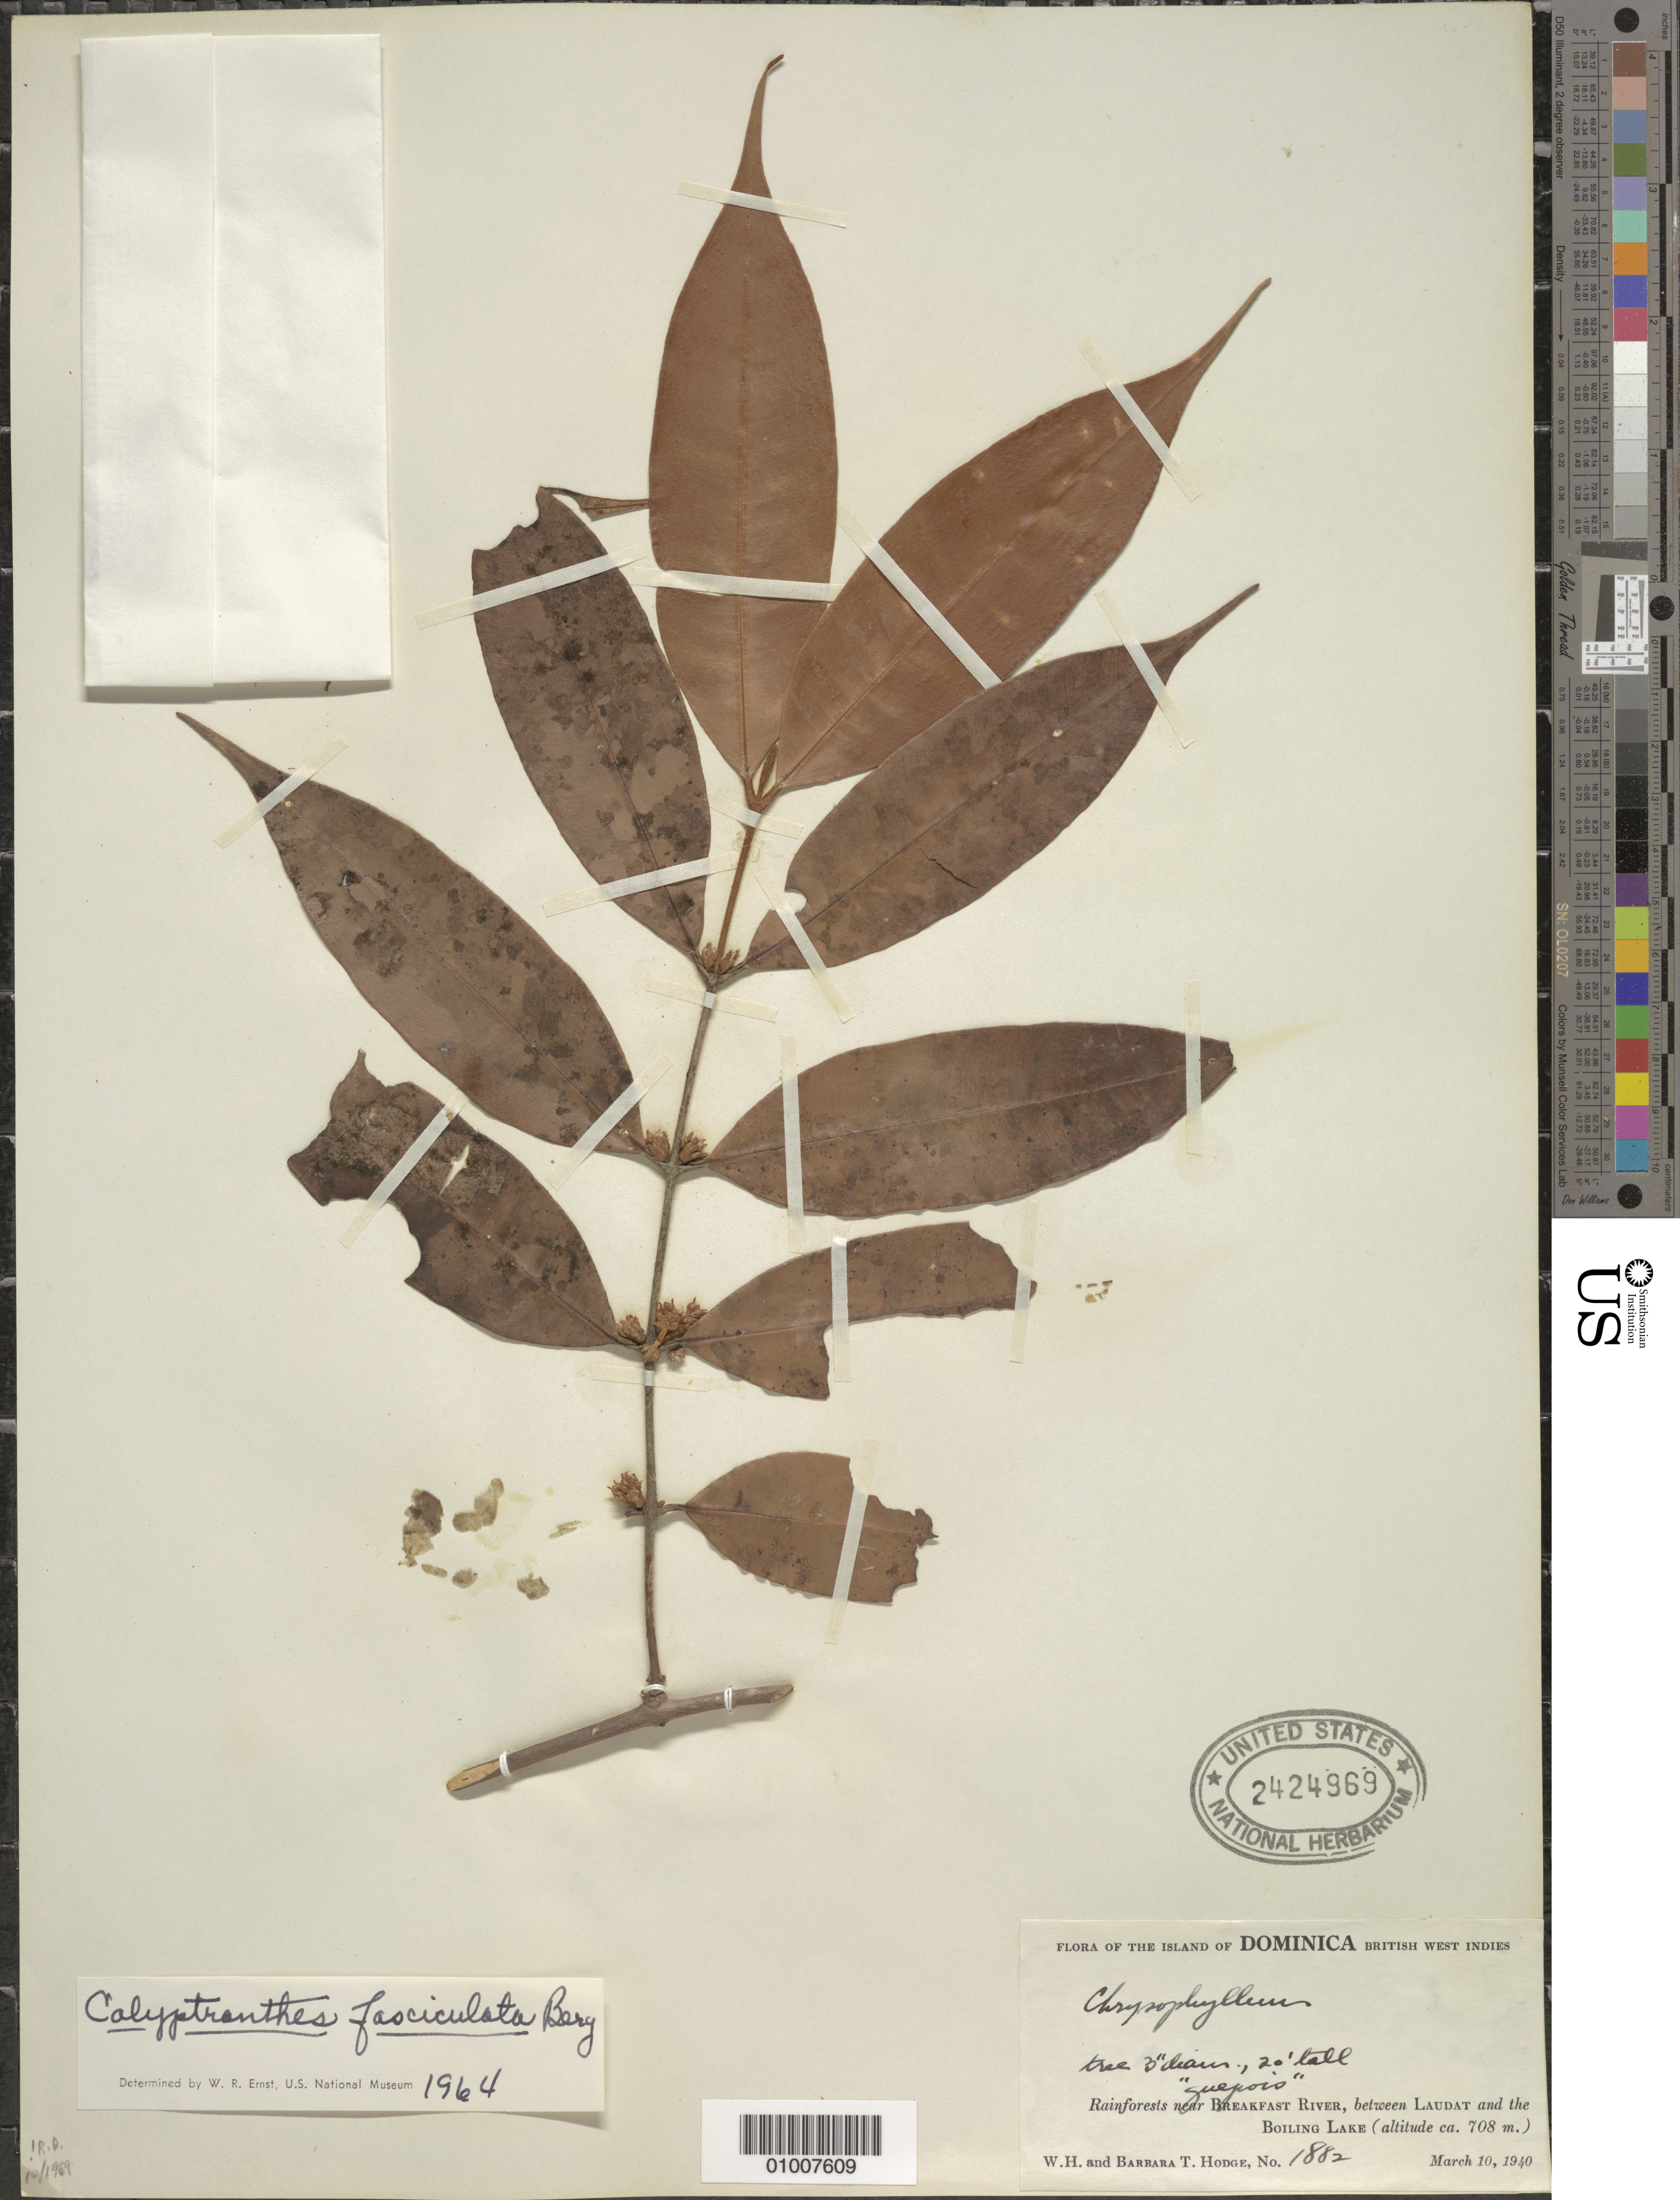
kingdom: Plantae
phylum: Tracheophyta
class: Magnoliopsida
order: Myrtales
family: Myrtaceae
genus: Myrcia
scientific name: Myrcia fasciculata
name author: (O. Berg) K. Campbell & K. Samra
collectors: W. Hodge & B. Hodge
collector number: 1882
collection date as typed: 10 Mar 1940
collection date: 1940-03-10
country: Dominica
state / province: St. George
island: Dominica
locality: Near Breakfast River, between Laudat and the Boiling Lake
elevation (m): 708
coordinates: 0 N, 0 E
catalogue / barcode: US 2424969